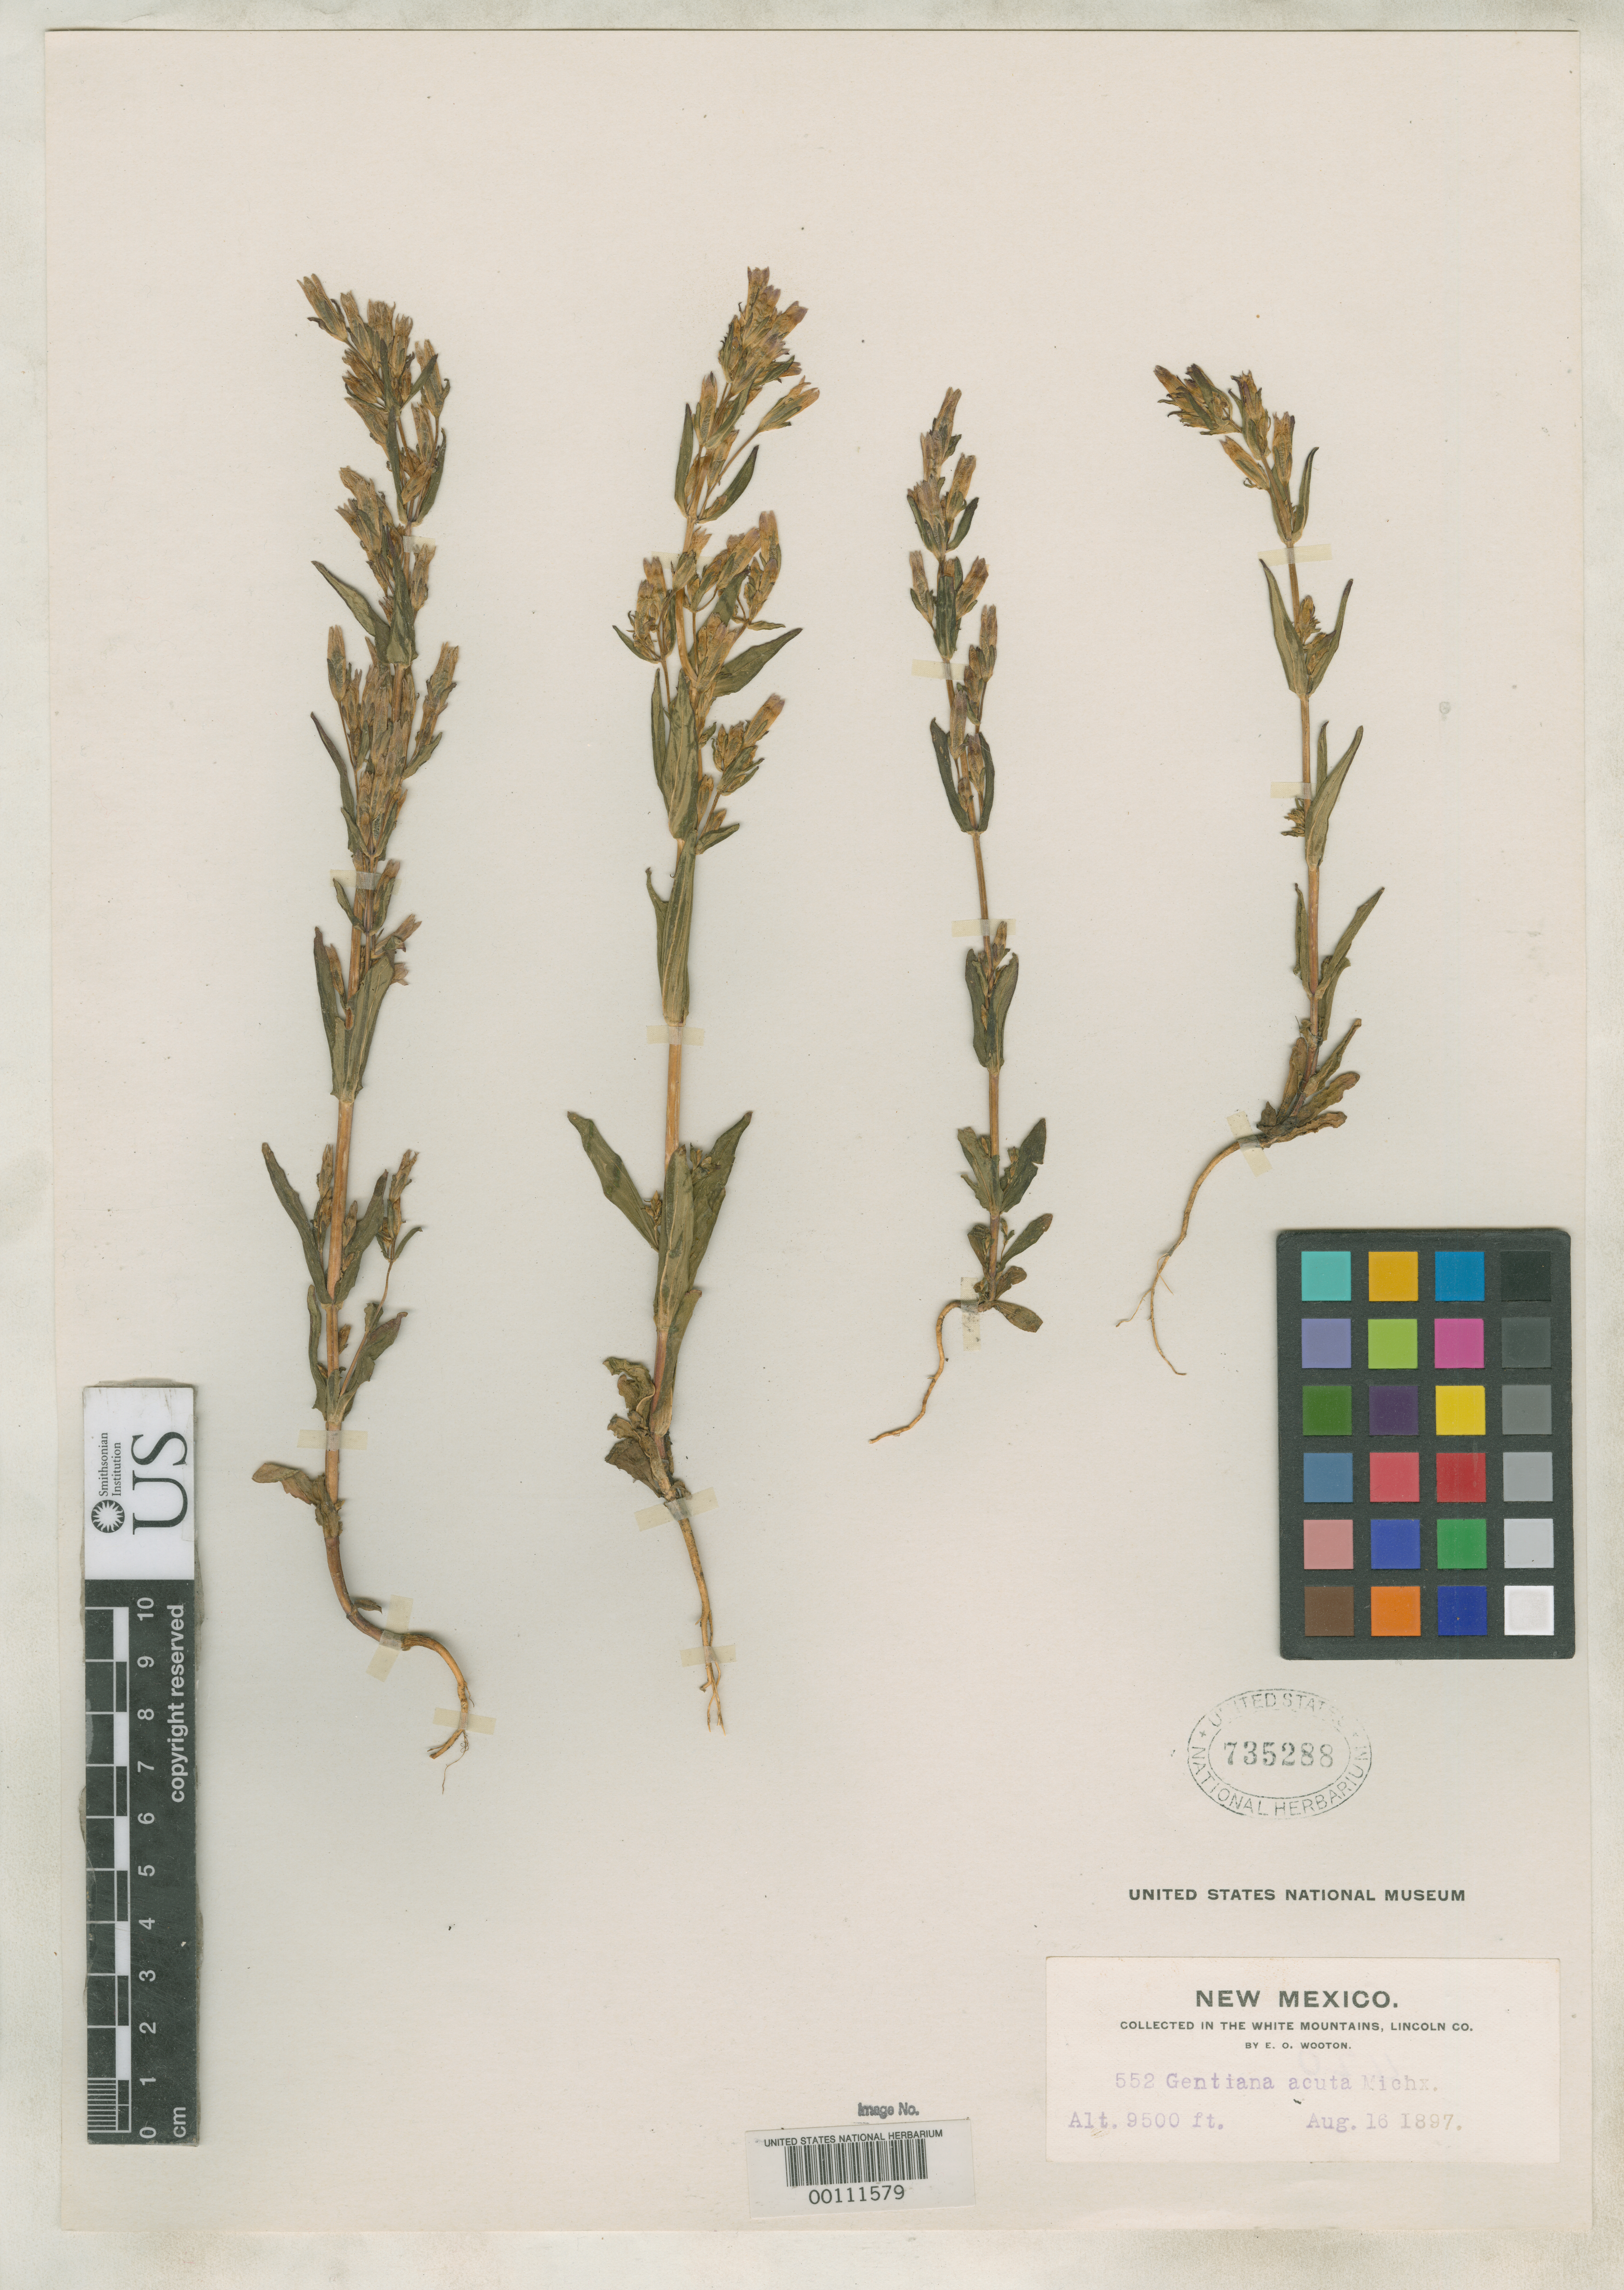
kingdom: Plantae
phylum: Tracheophyta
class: Magnoliopsida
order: Gentianales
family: Gentianaceae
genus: Amarella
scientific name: Amarella revoluta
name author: Greene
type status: Isotype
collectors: E. O. Wooton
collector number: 552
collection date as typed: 16 Aug 1897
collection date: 1897-08-16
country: United States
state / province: New Mexico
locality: White Mountains.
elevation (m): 2896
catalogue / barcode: US 735288